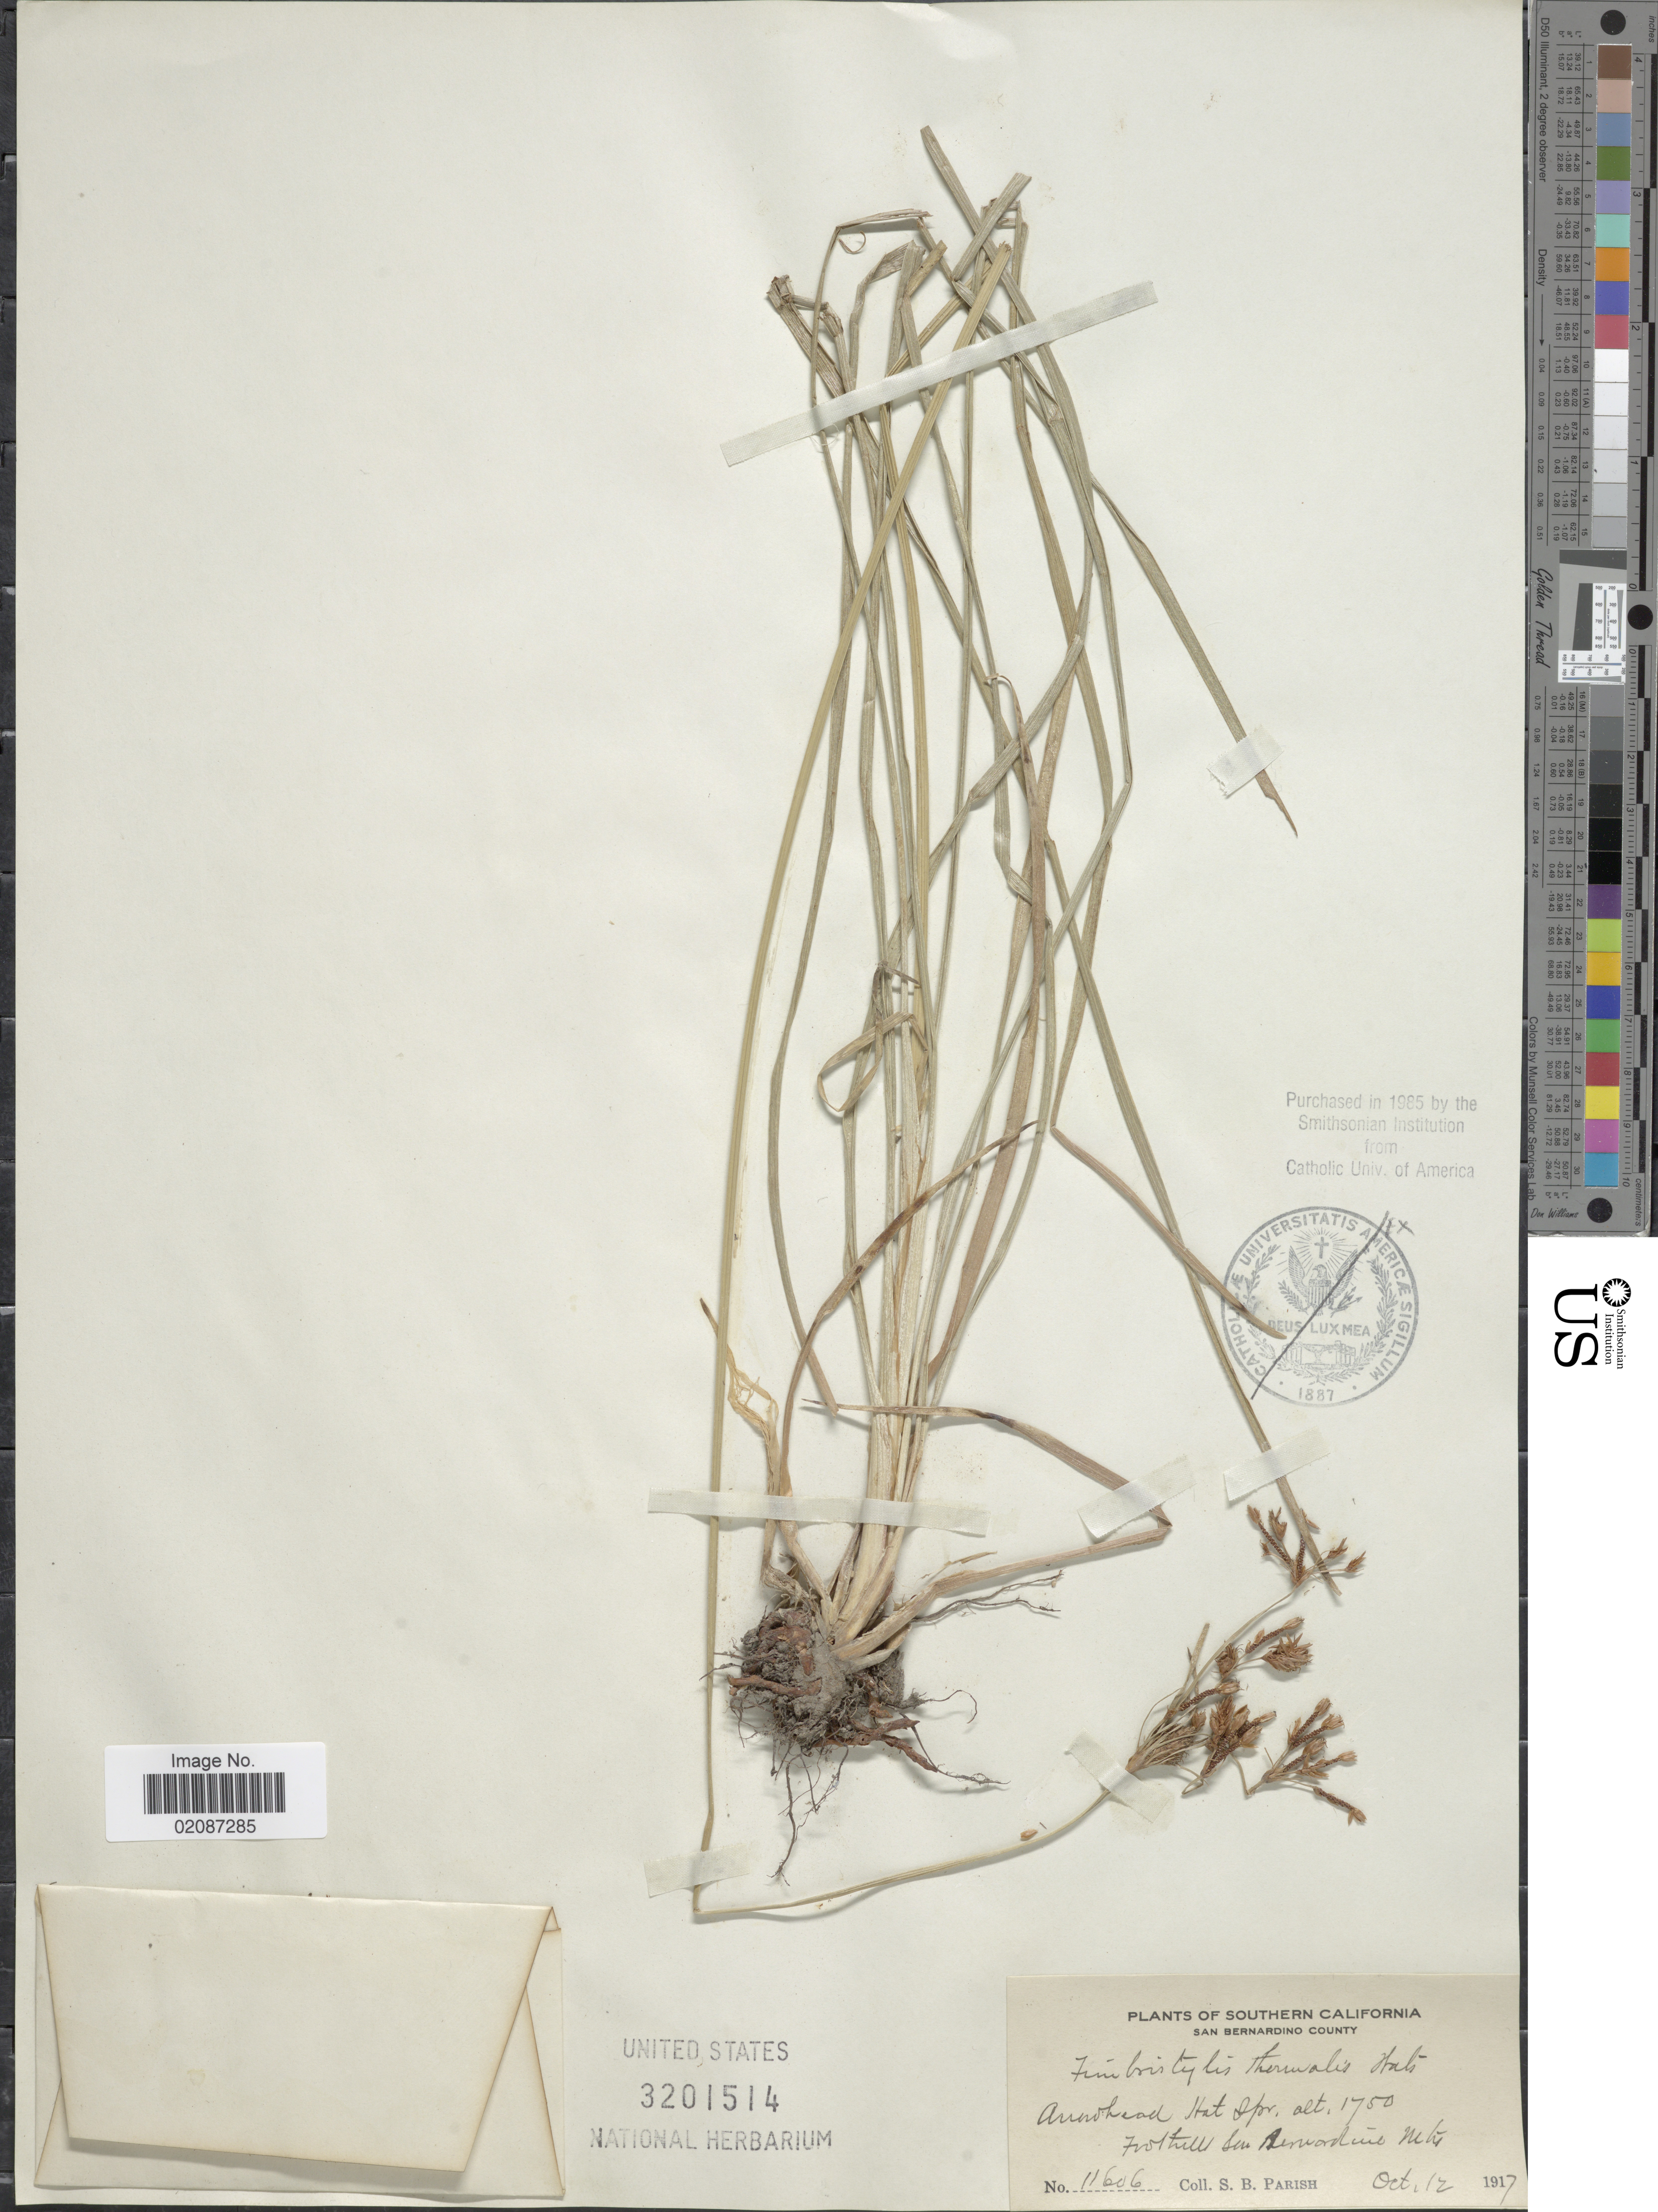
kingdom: Plantae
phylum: Tracheophyta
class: Liliopsida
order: Poales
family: Cyperaceae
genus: Fimbristylis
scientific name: Fimbristylis thermalis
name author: S. Watson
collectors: S. B. Parish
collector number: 11606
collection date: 1917-10-12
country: United States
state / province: California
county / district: San Bernardino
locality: Southern California, San Bernardino County, arrowhead Hot Spr., foothills, San Bernardino Mts.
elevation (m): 1750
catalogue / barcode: US 3201514